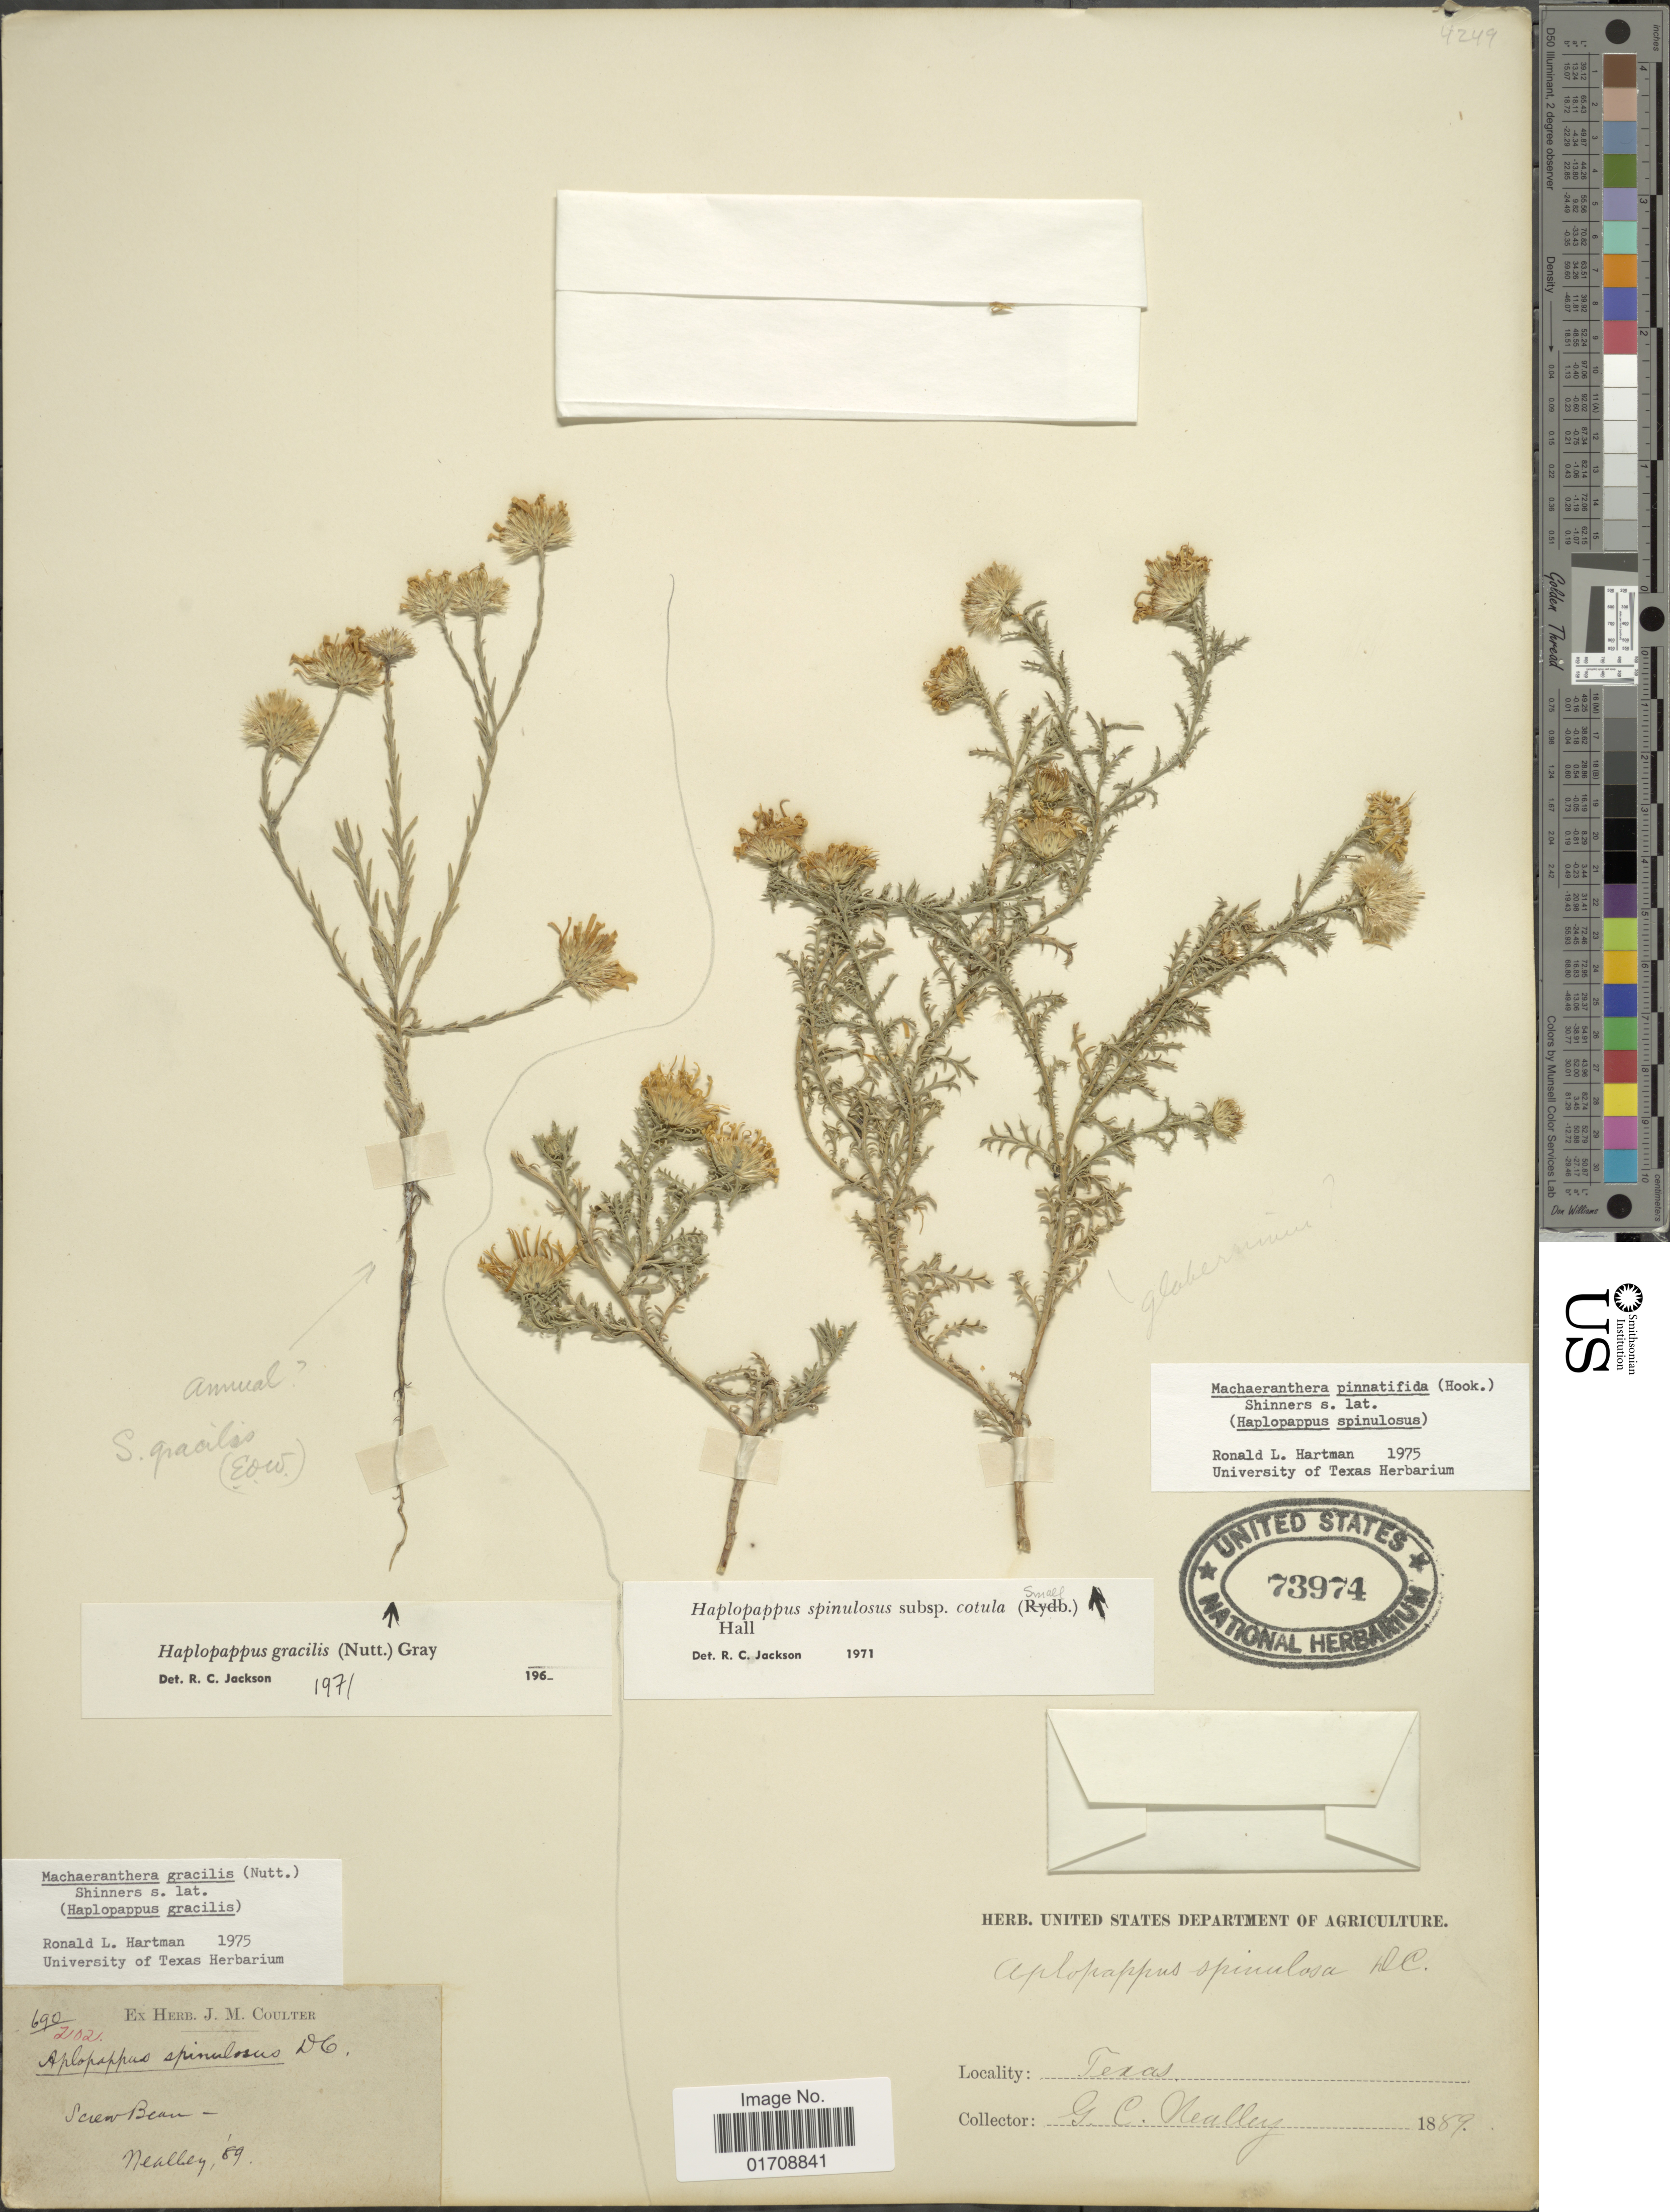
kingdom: Plantae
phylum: Tracheophyta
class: Magnoliopsida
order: Asterales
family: Asteraceae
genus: Machaeranthera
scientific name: Machaeranthera gracilis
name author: (Nutt.) Shinners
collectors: G. C. Nealley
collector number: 690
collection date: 1889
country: United States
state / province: Texas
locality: Screw Bean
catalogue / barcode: US 73974